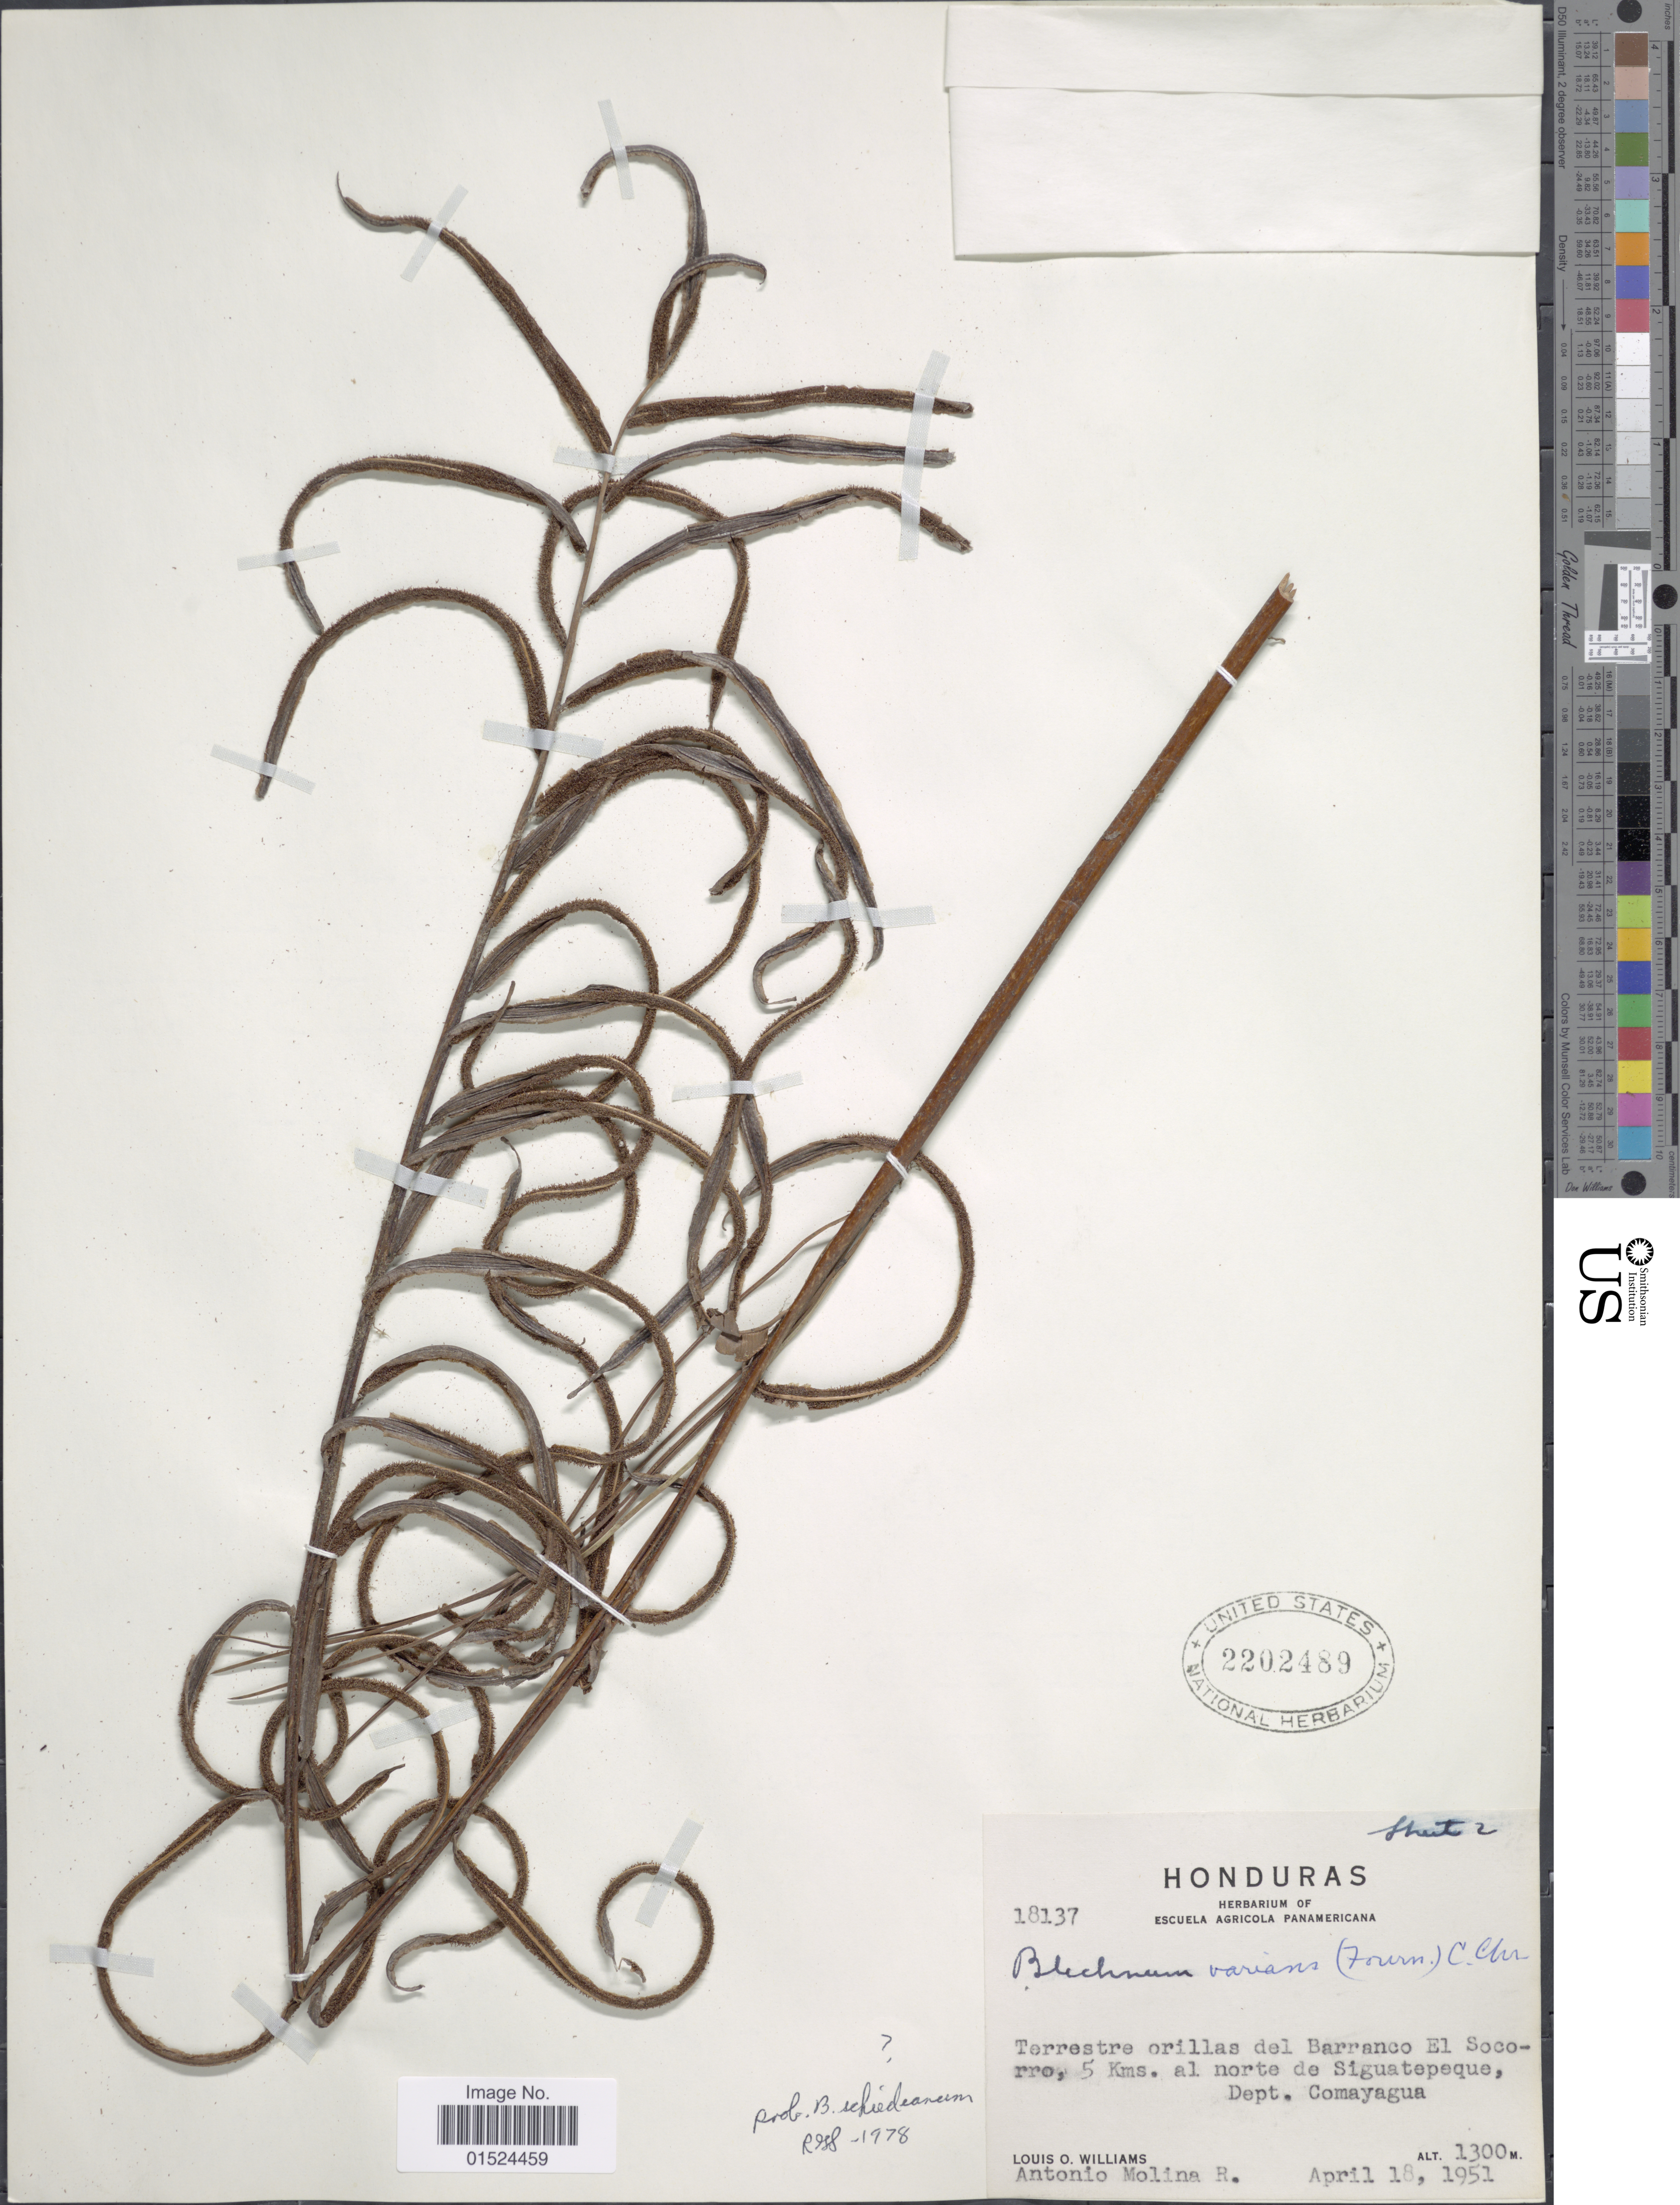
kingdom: Plantae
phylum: Tracheophyta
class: Polypodiopsida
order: Polypodiales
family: Blechnaceae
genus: Blechnum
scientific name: Blechnum schiedeanum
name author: (Schltdl. ex C. Presl) Hieron.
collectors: L. O. Williams & A. Molina R.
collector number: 18137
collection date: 1951-04-18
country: Honduras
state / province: Comayagua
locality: Terrestre orillas del Barranco El Socorro, 5 Kms. al norte de Siguatepeque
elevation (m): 1300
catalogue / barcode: US 2202489